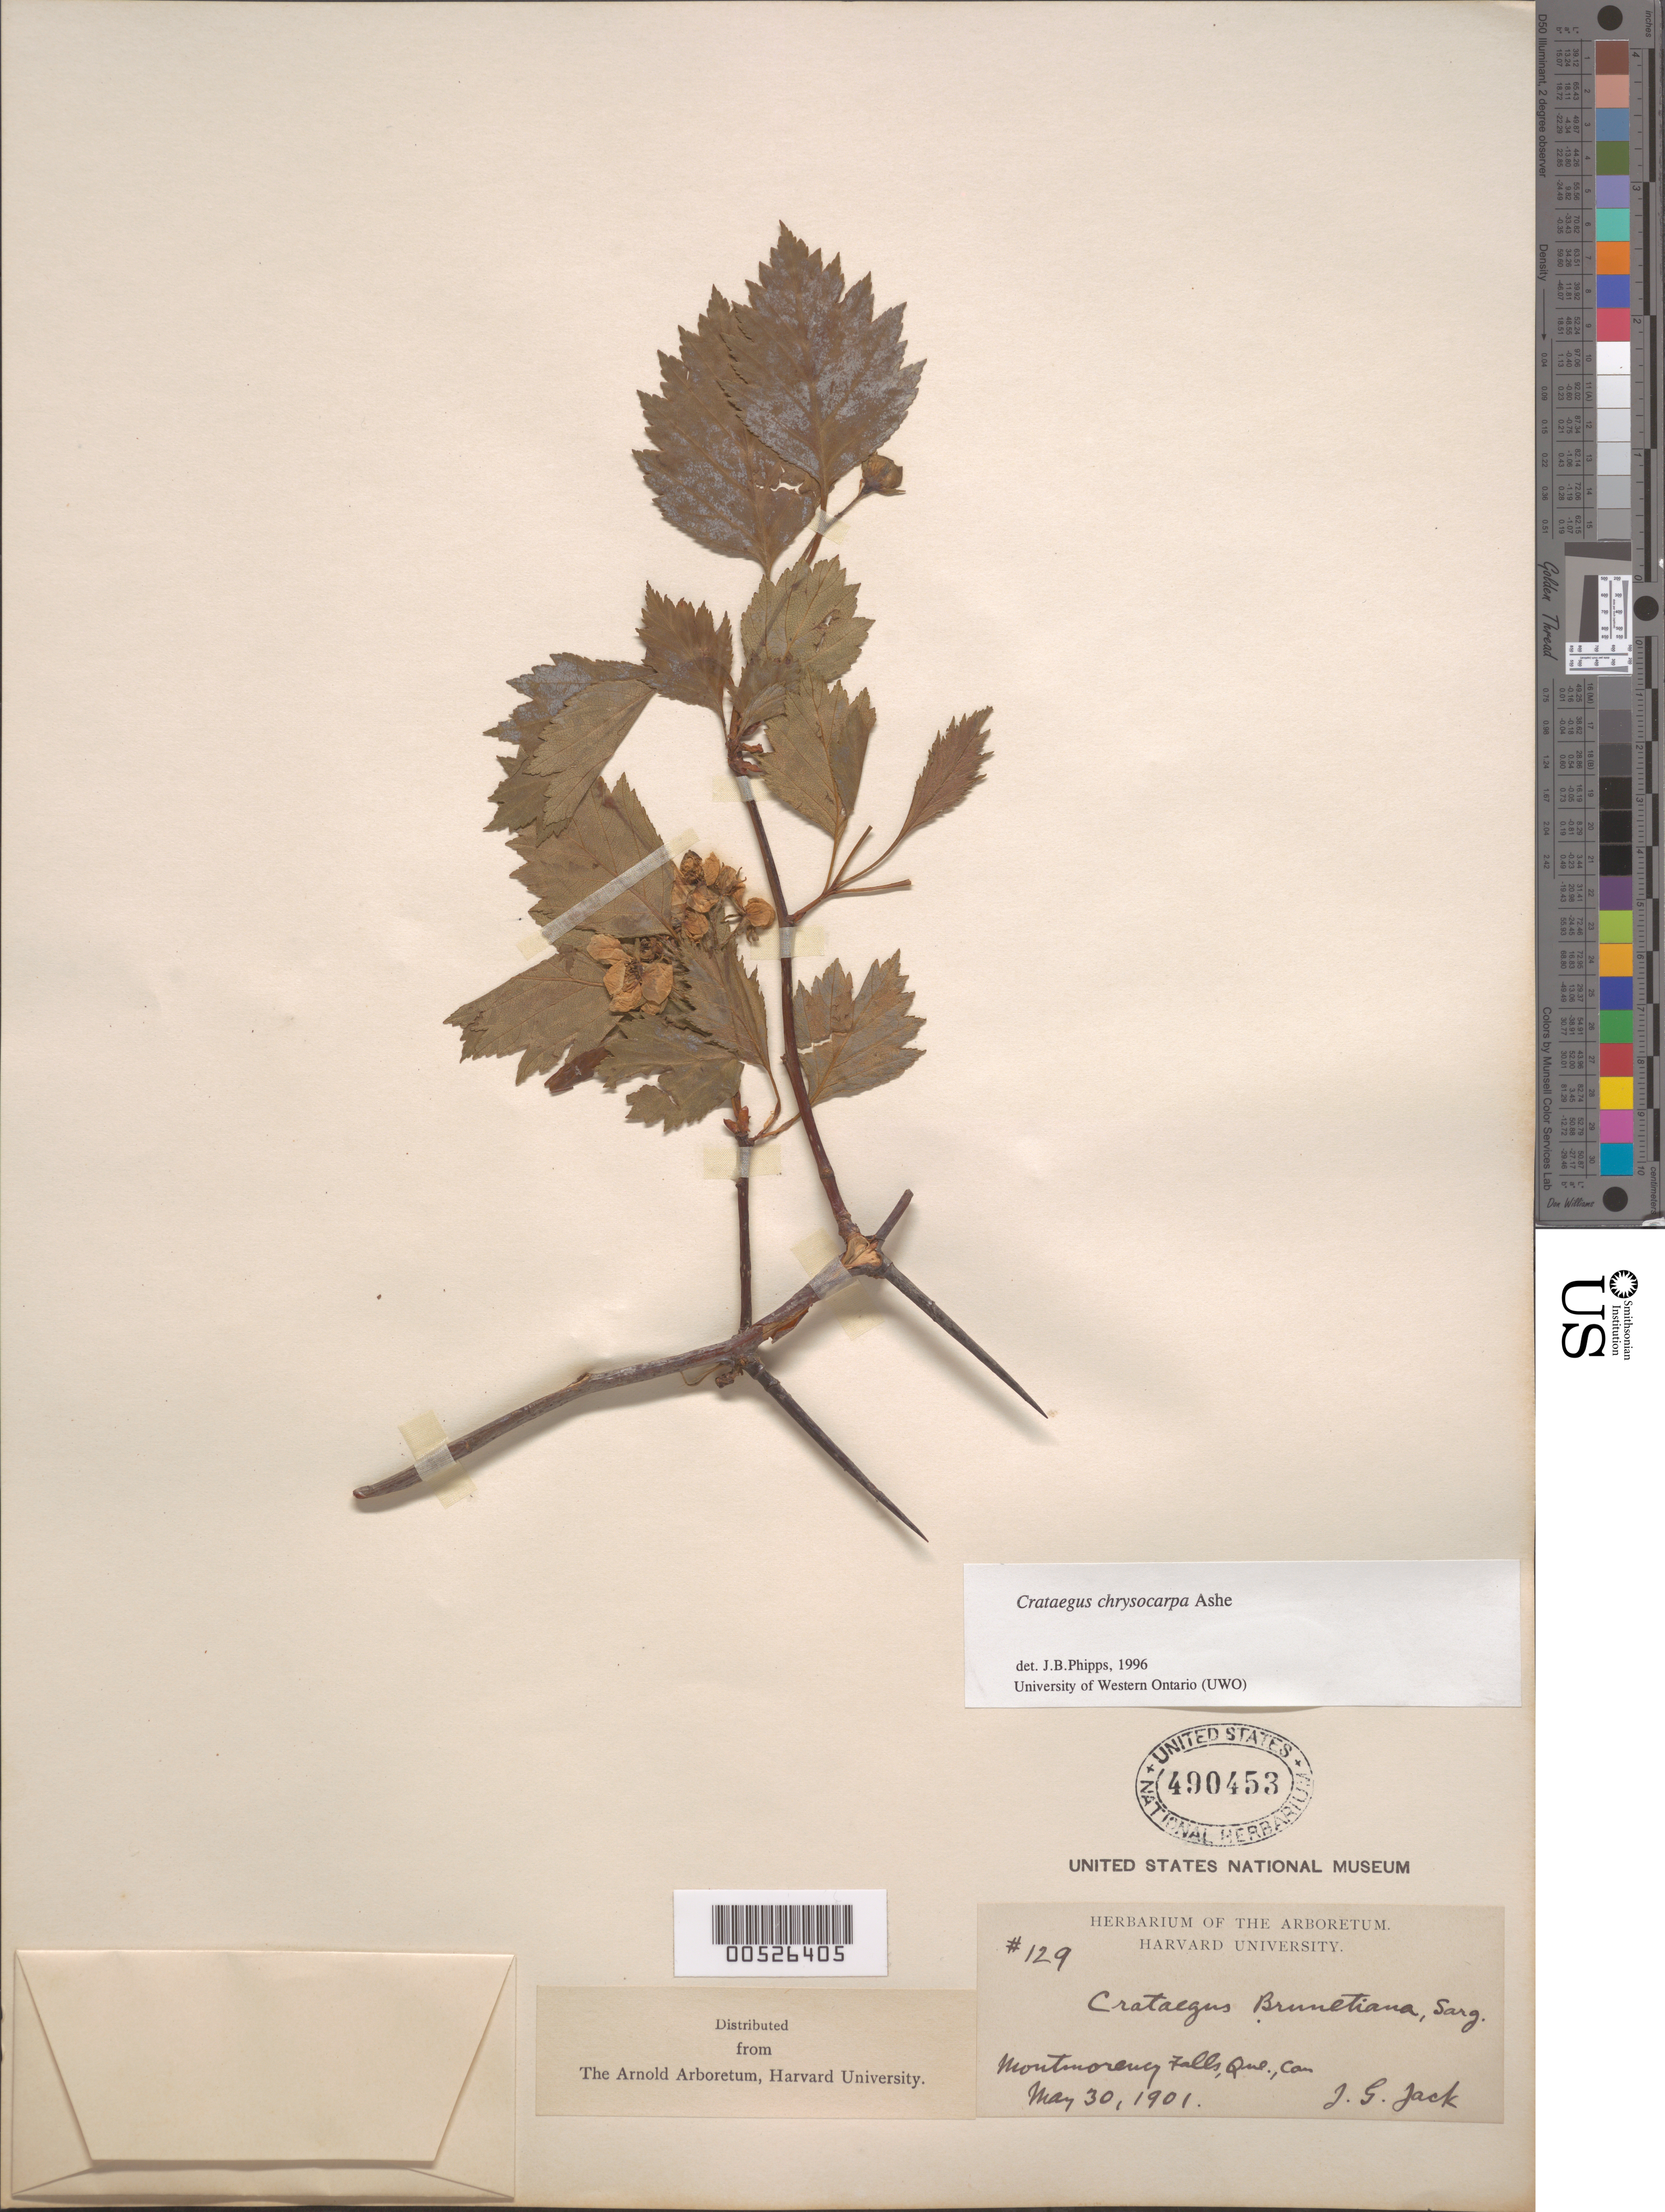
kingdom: Plantae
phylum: Tracheophyta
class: Magnoliopsida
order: Rosales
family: Rosaceae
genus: Crataegus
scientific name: Crataegus chrysocarpa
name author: Ashe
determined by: Phipps, James B., (UWO), University of Western Ontario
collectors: J. G. Jack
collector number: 129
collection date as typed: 30 May 1901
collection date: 1901-05-30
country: Canada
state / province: Quebec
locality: Montmorency Falls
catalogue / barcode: US 490453